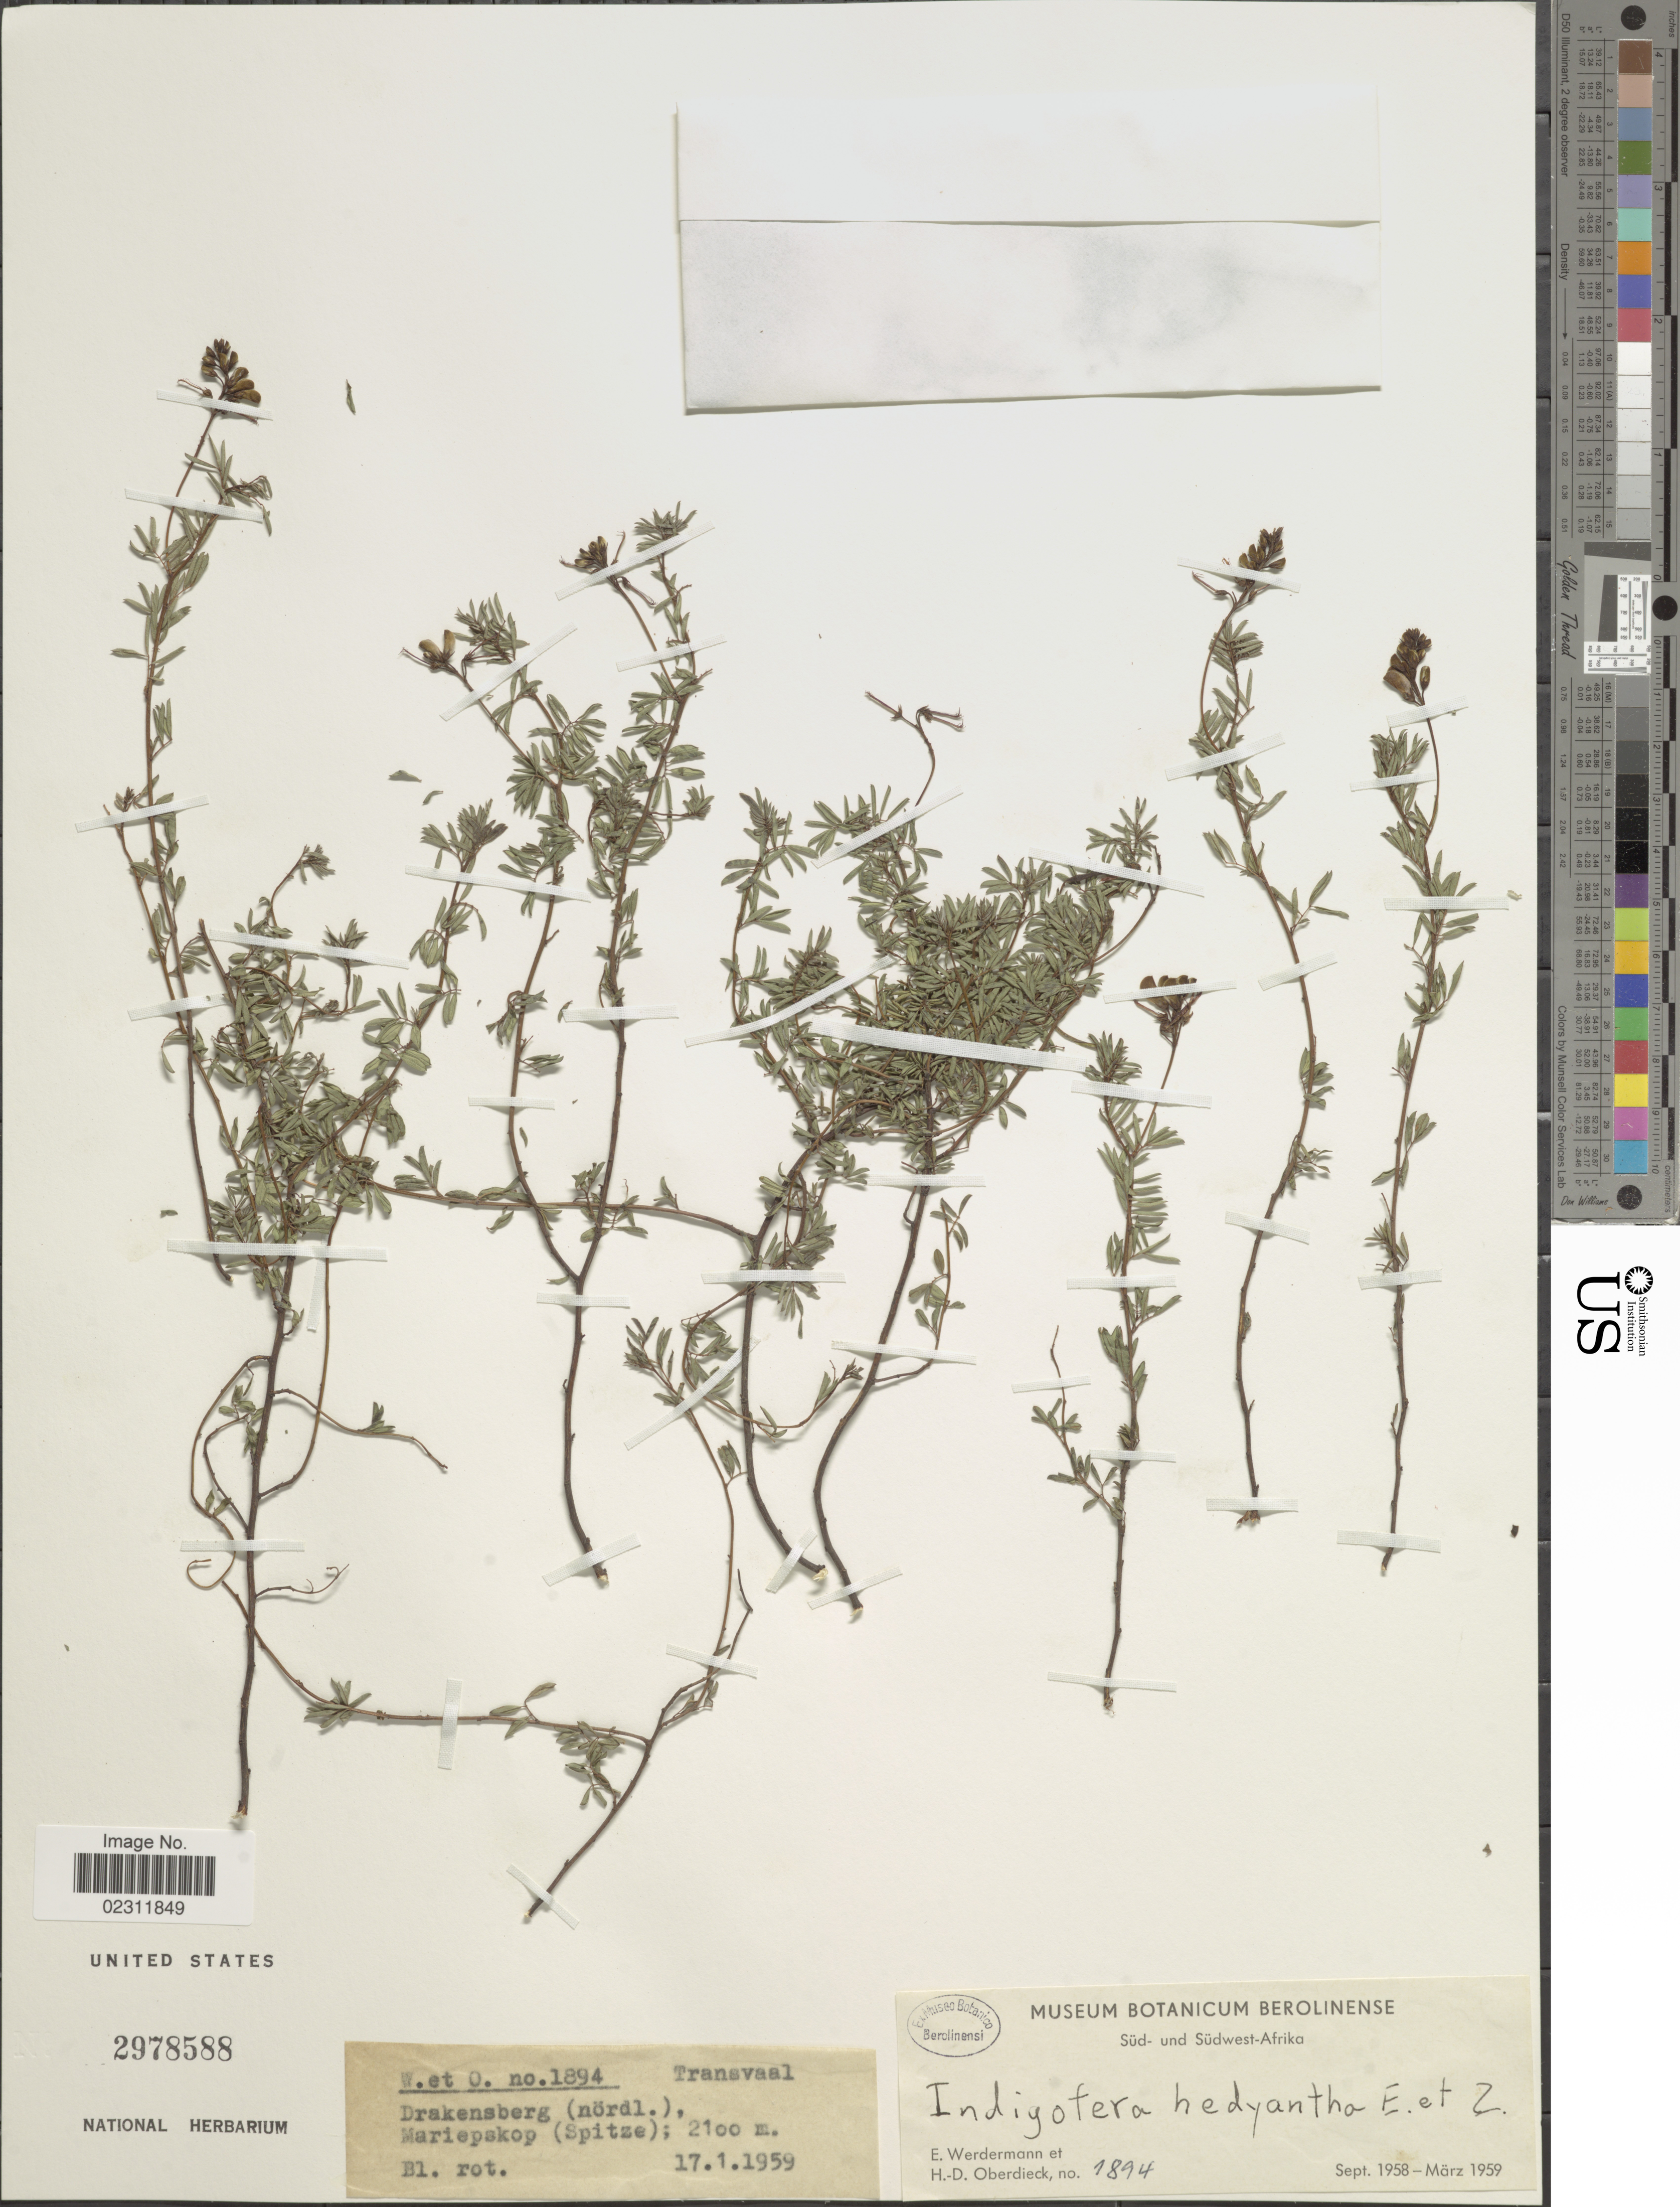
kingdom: Plantae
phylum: Tracheophyta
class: Magnoliopsida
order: Fabales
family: Fabaceae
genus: Indigofera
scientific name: Indigofera hedyantha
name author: Eckl. & Zeyh.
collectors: E. Werdermann & H. Oberdieck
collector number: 1894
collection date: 1959-01-17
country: South Africa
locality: Sud- und Sudwest-Afrika, Transvaal, Drakensberg (nordl.), Mariepskop (Spitze)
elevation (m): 2100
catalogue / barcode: US 2978588